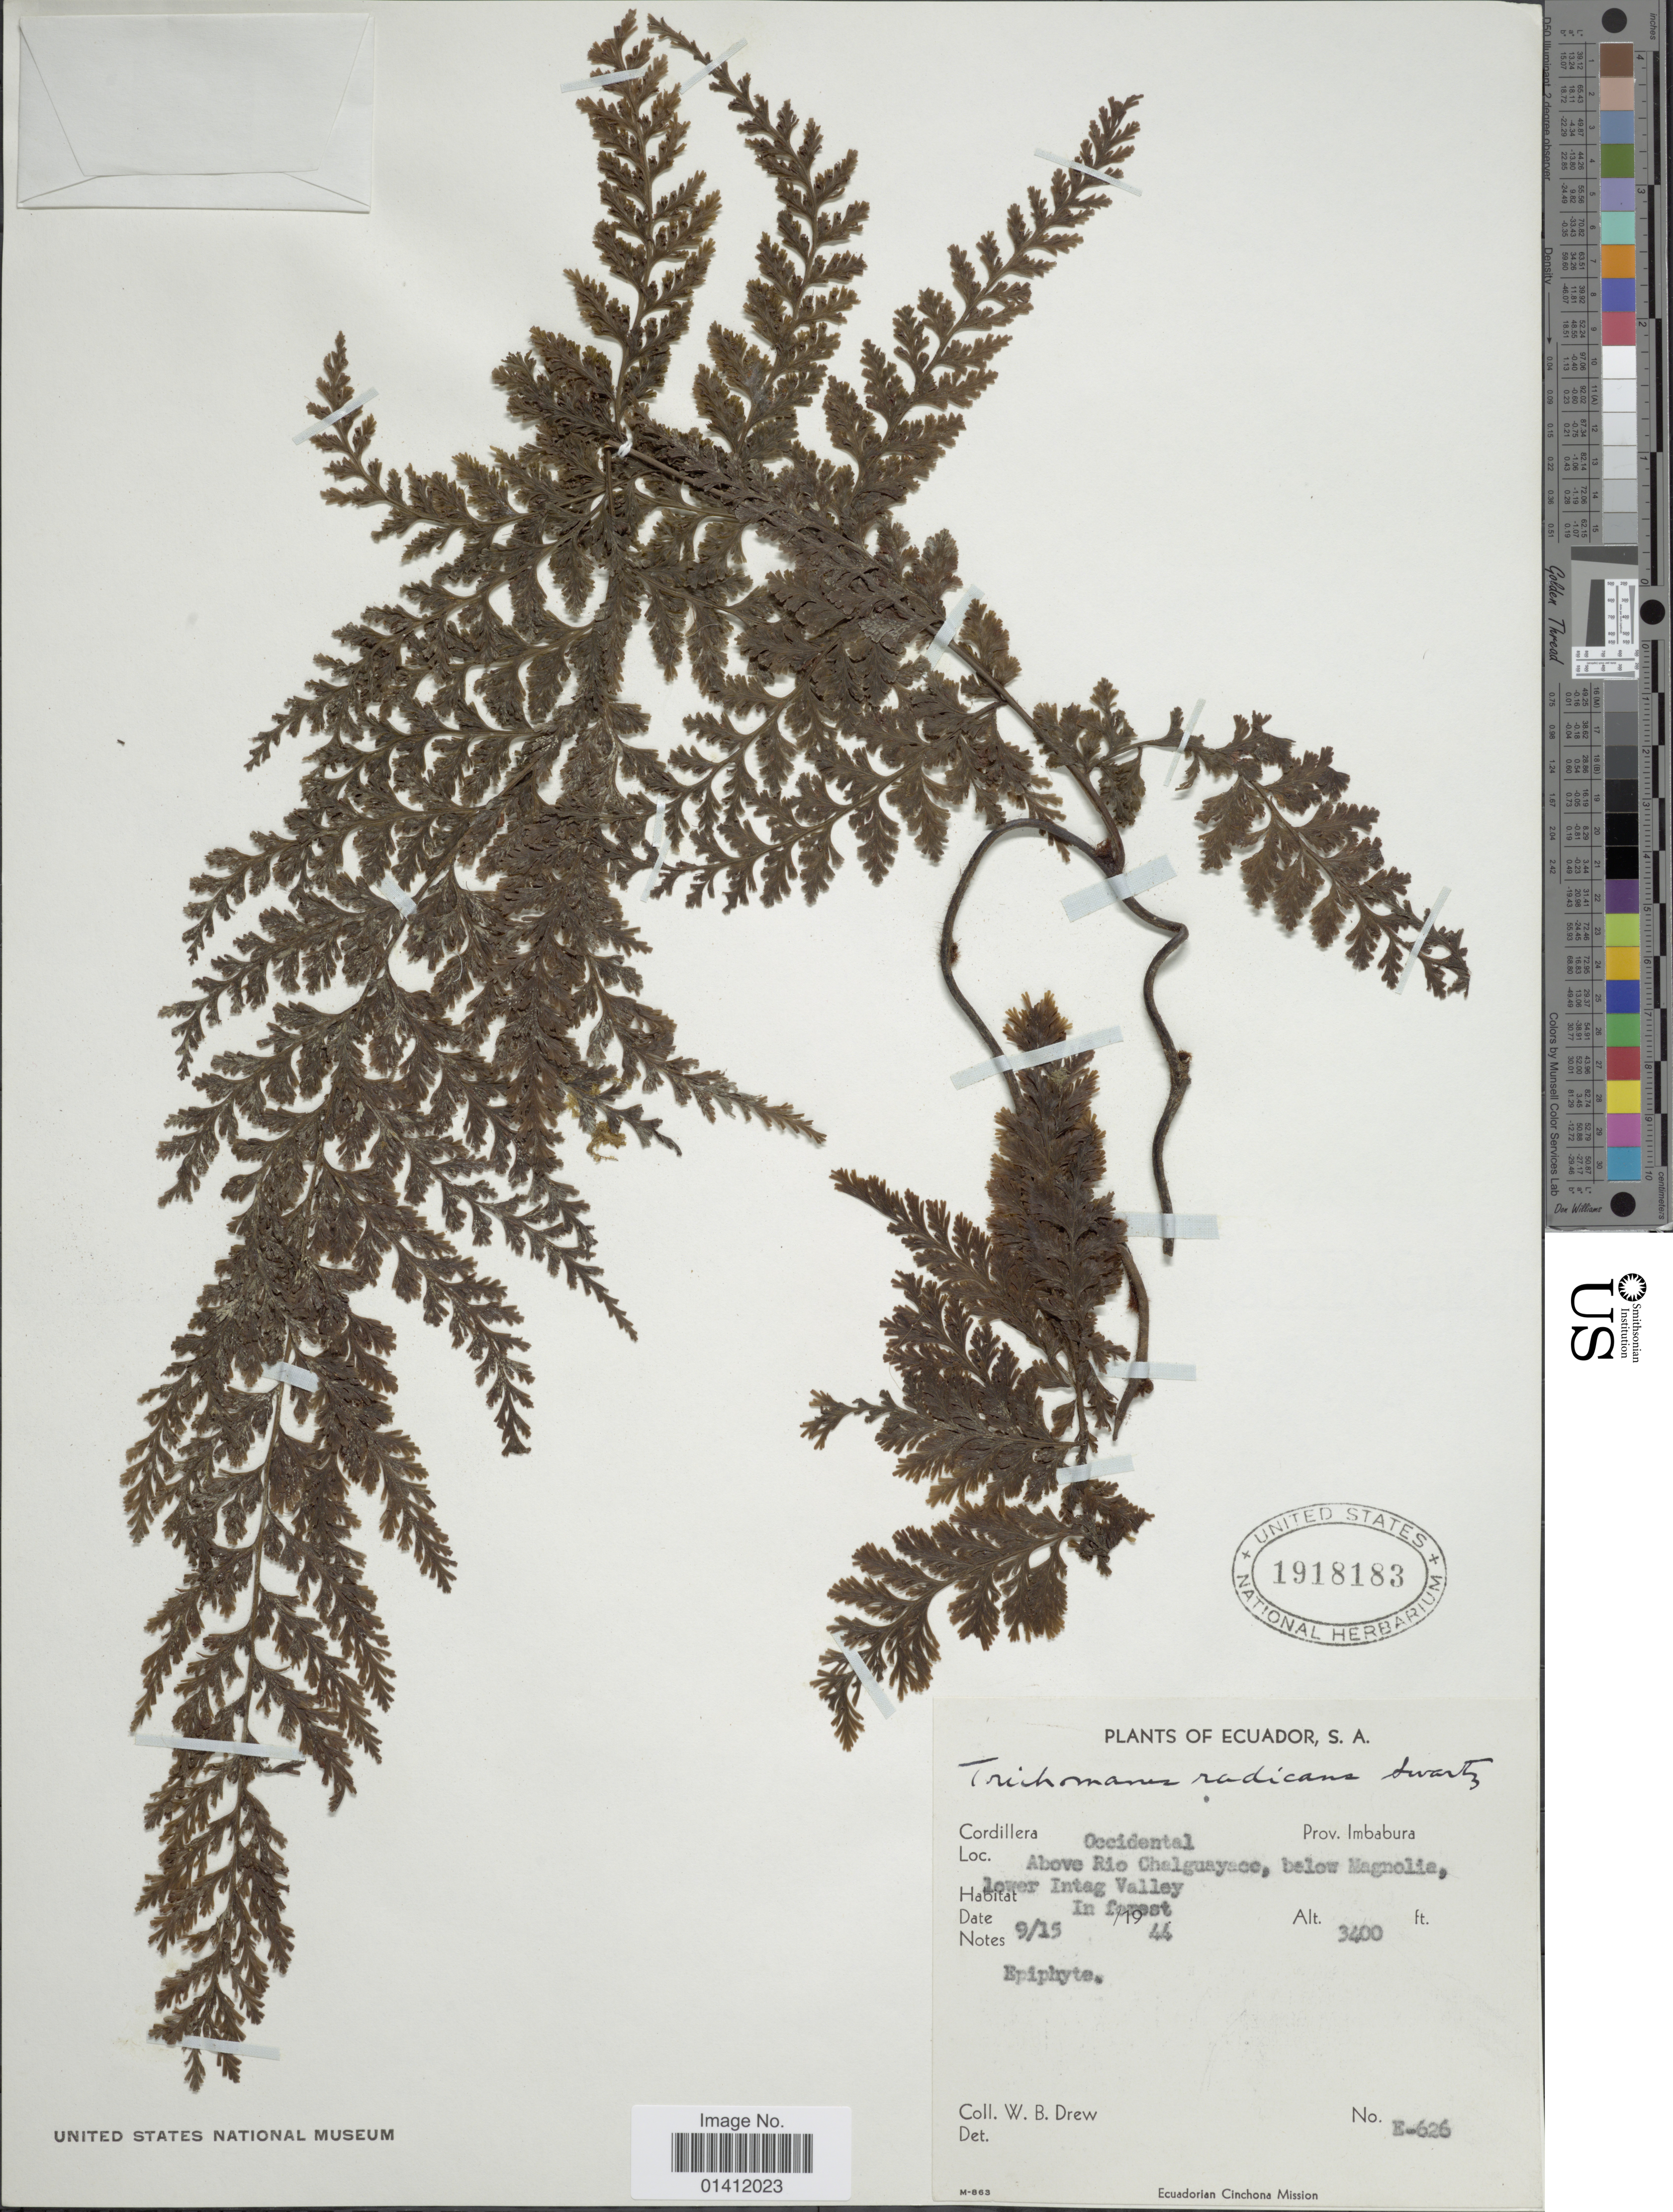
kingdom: Plantae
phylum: Tracheophyta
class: Polypodiopsida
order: Hymenophyllales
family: Hymenophyllaceae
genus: Vandenboschia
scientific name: Vandenboschia radicans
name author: (Sw.) Copel.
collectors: W. B. Drew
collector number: E-626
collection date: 1944-09-15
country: Ecuador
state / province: Imbabura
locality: S. A. Cordillera Occidental. Prov. Imbabura. Above Rio Chalguayace, below Magnolia, lower Intag Valley.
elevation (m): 1036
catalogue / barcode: US 1918183